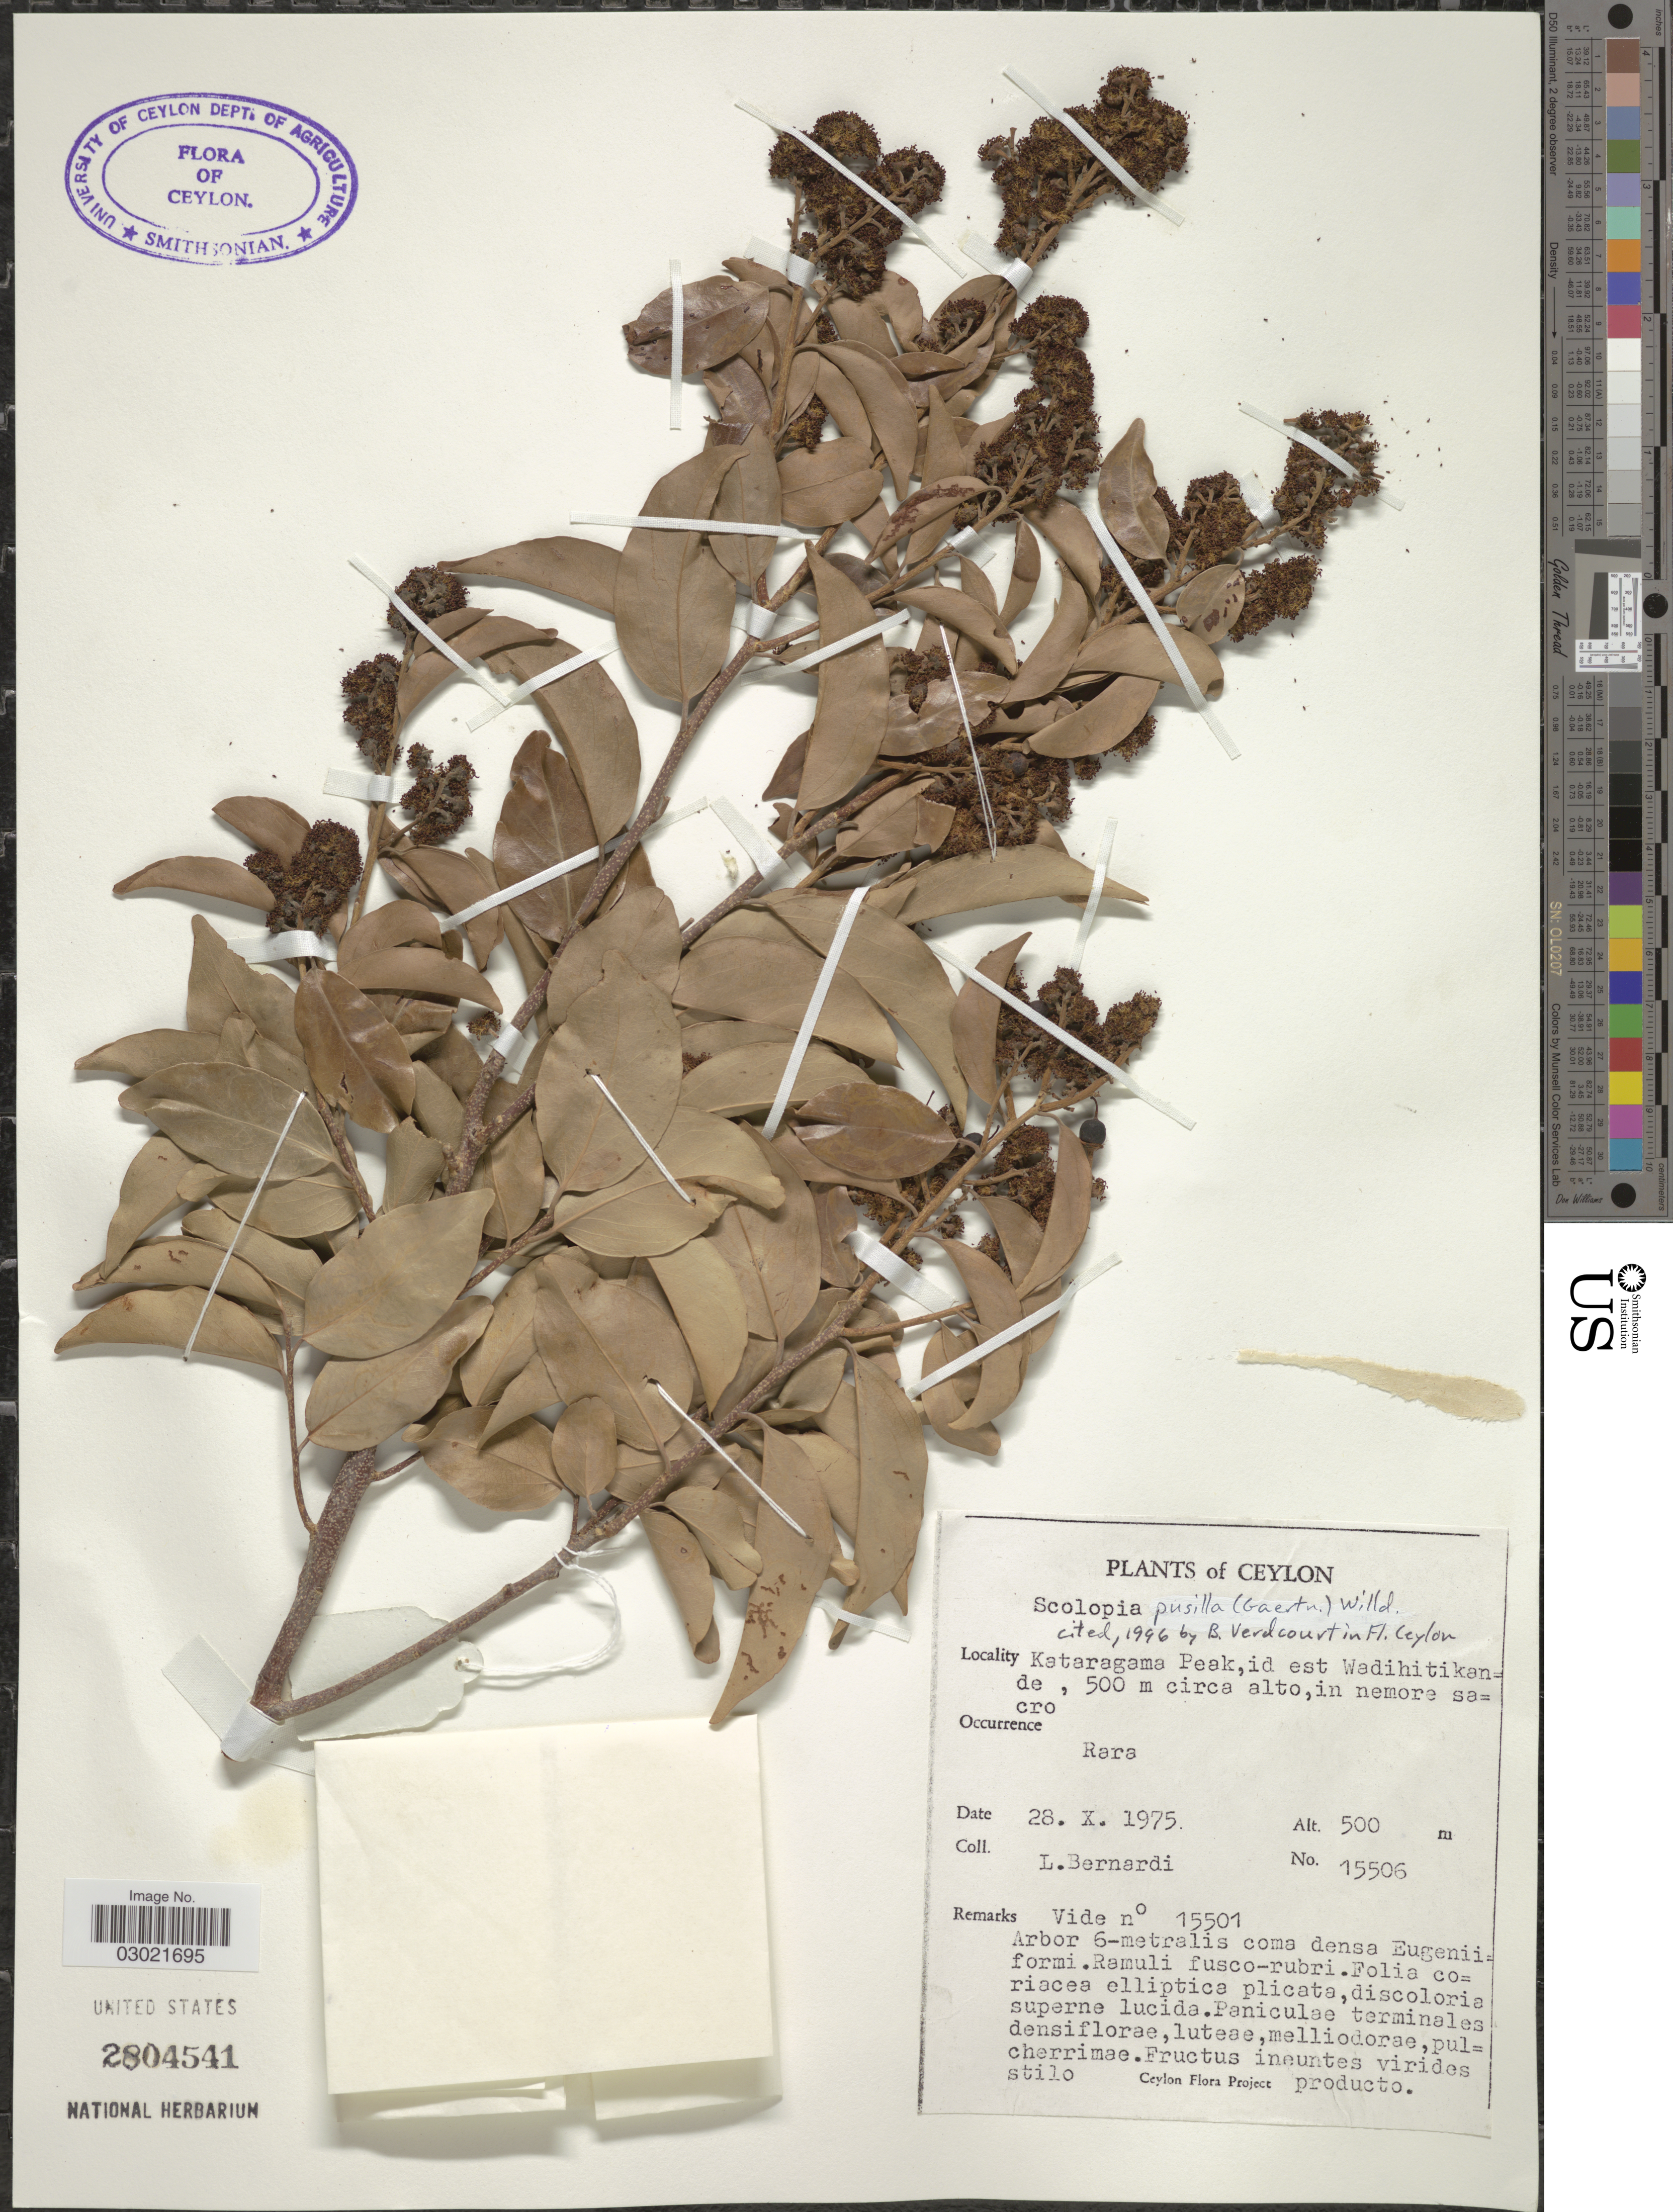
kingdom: Plantae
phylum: Tracheophyta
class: Magnoliopsida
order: Malpighiales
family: Salicaceae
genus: Scolopia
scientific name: Scolopia pusilla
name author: (Gaertn.) Willd.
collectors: L. Bernardi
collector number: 15506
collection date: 1975-10-28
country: Sri Lanka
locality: Ceylon. Kataragama Peak, id est Wadihitikande, 500 m circa alto, innemore sacro.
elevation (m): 500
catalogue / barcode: US 2804541